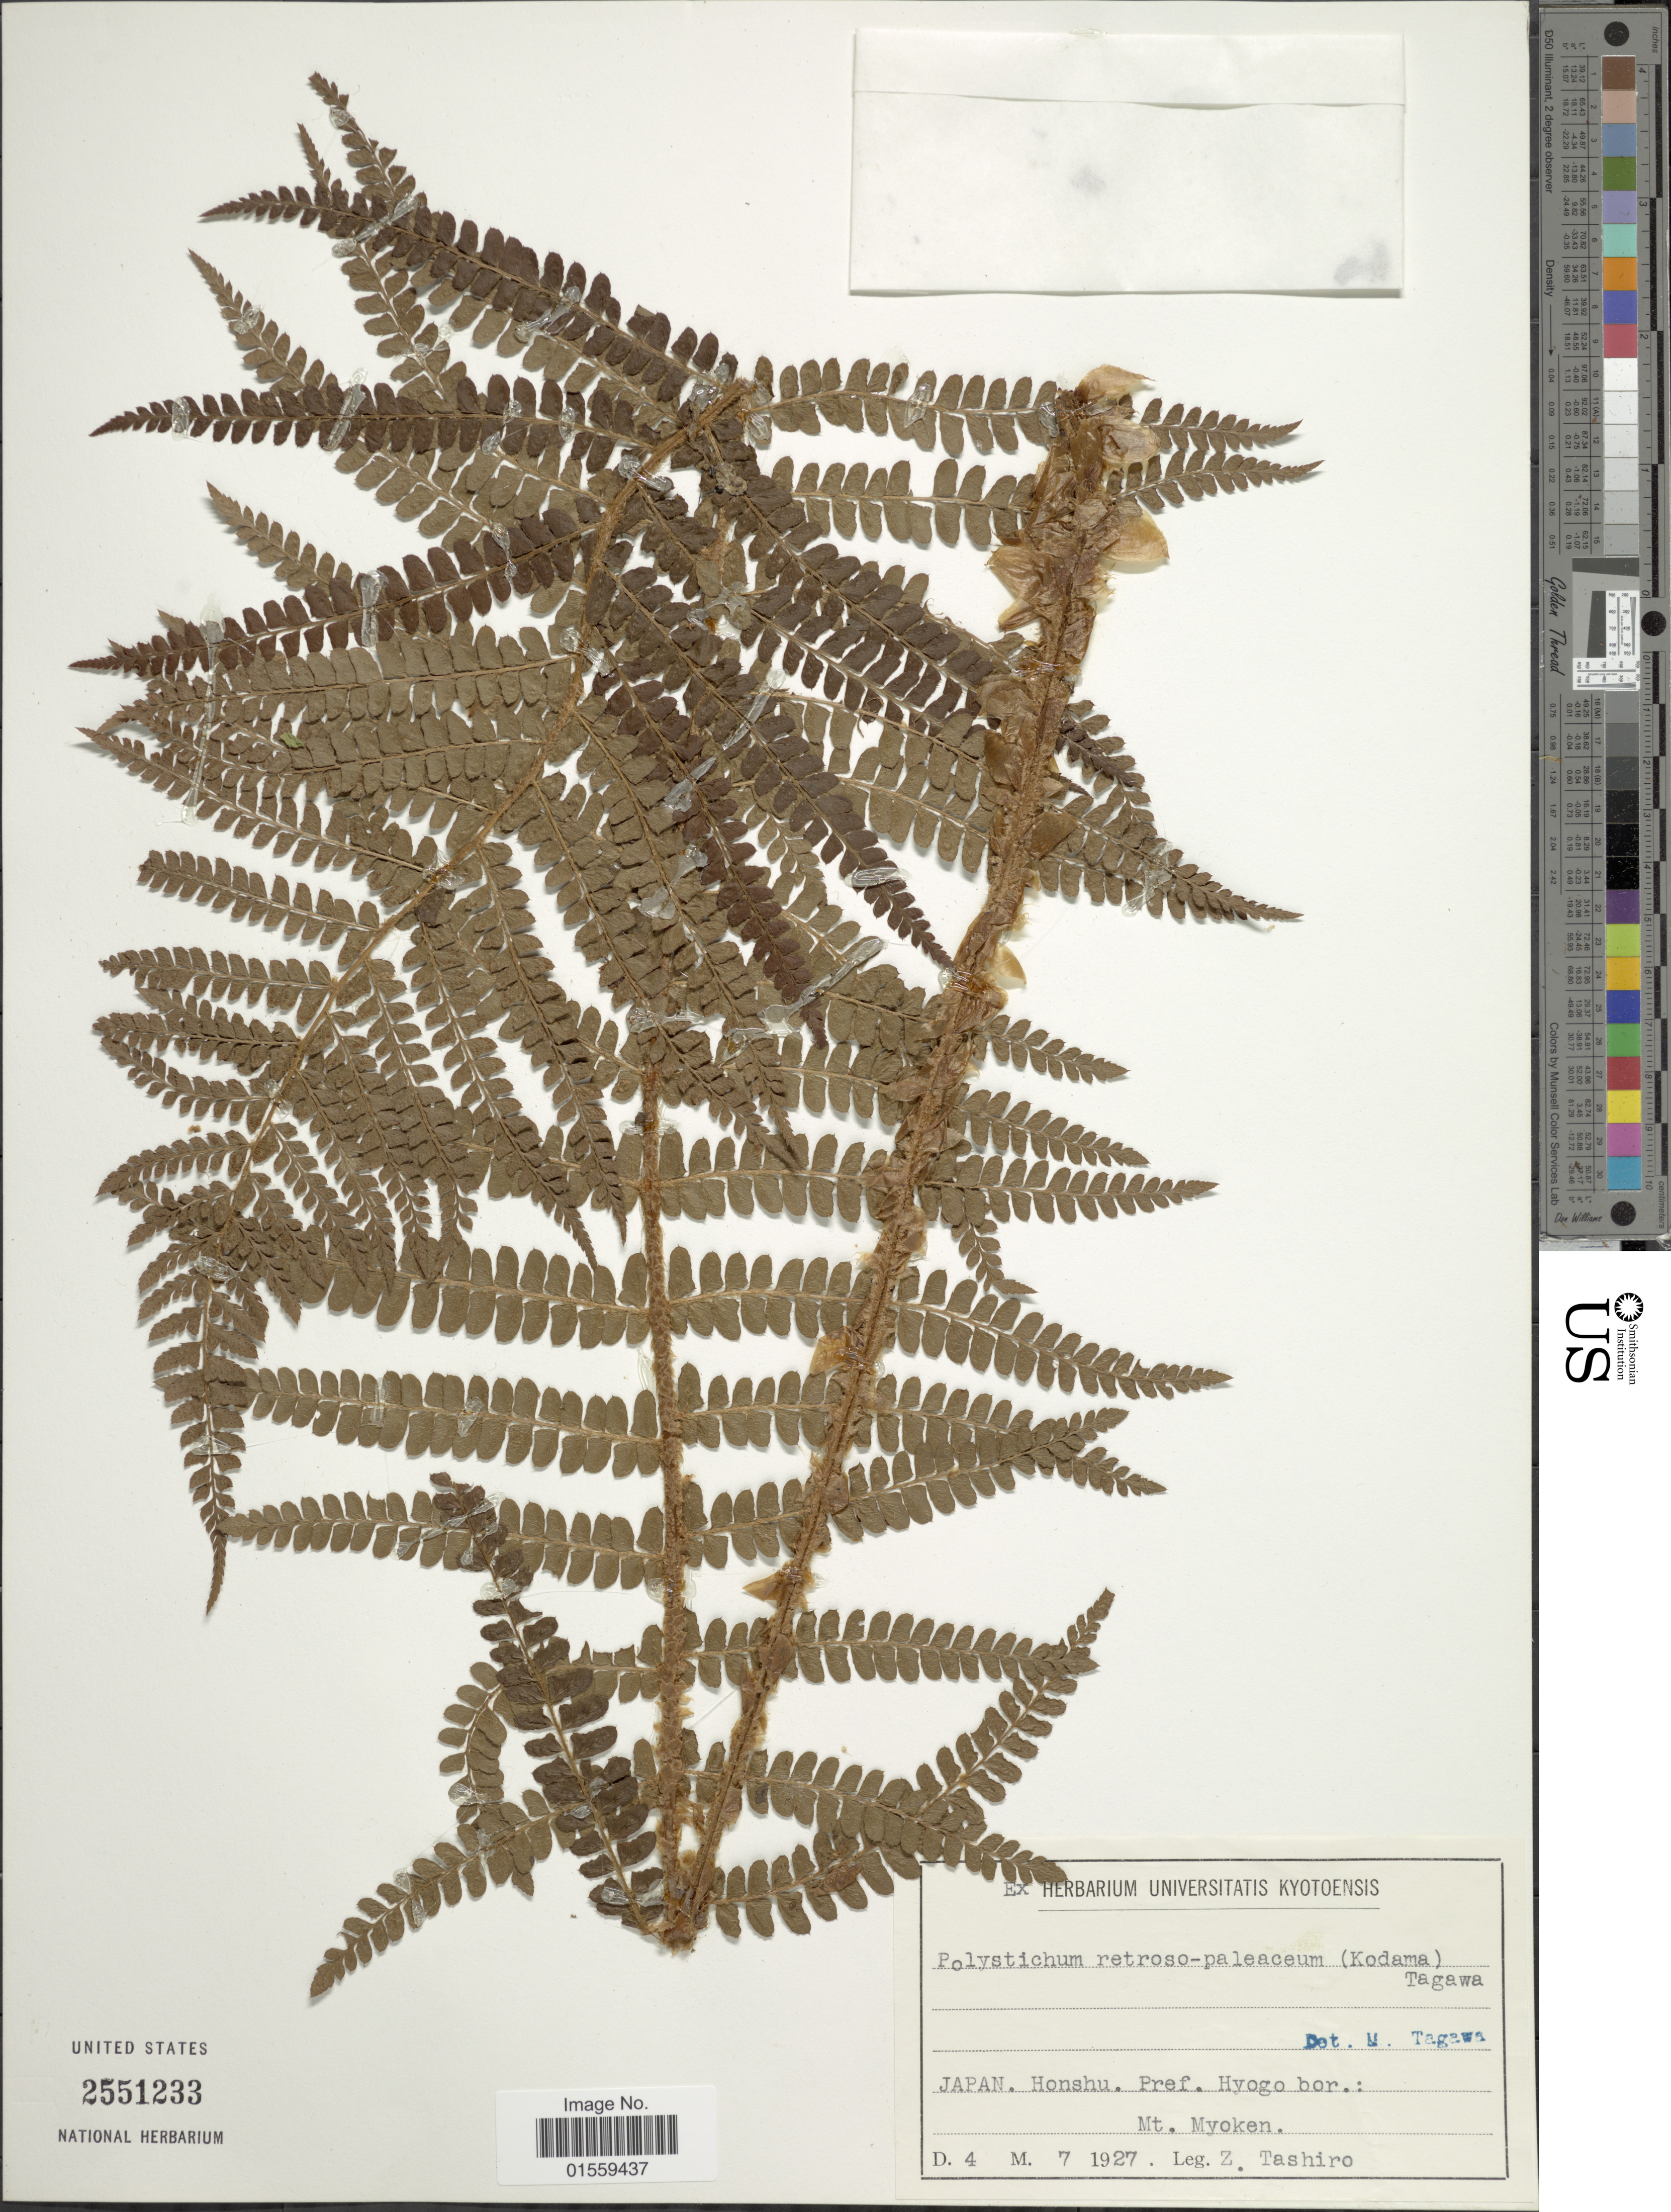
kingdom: Plantae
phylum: Tracheophyta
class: Polypodiopsida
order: Polypodiales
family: Dryopteridaceae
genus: Polystichum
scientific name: Polystichum retrosopaleaceum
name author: (Kodama) Tagawa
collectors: Z. Tashiro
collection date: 1927-07-04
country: Japan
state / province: Hyogo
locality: Honshu. Pref. Hyogo bor.: Mt. Myoken.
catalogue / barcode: US 2551233